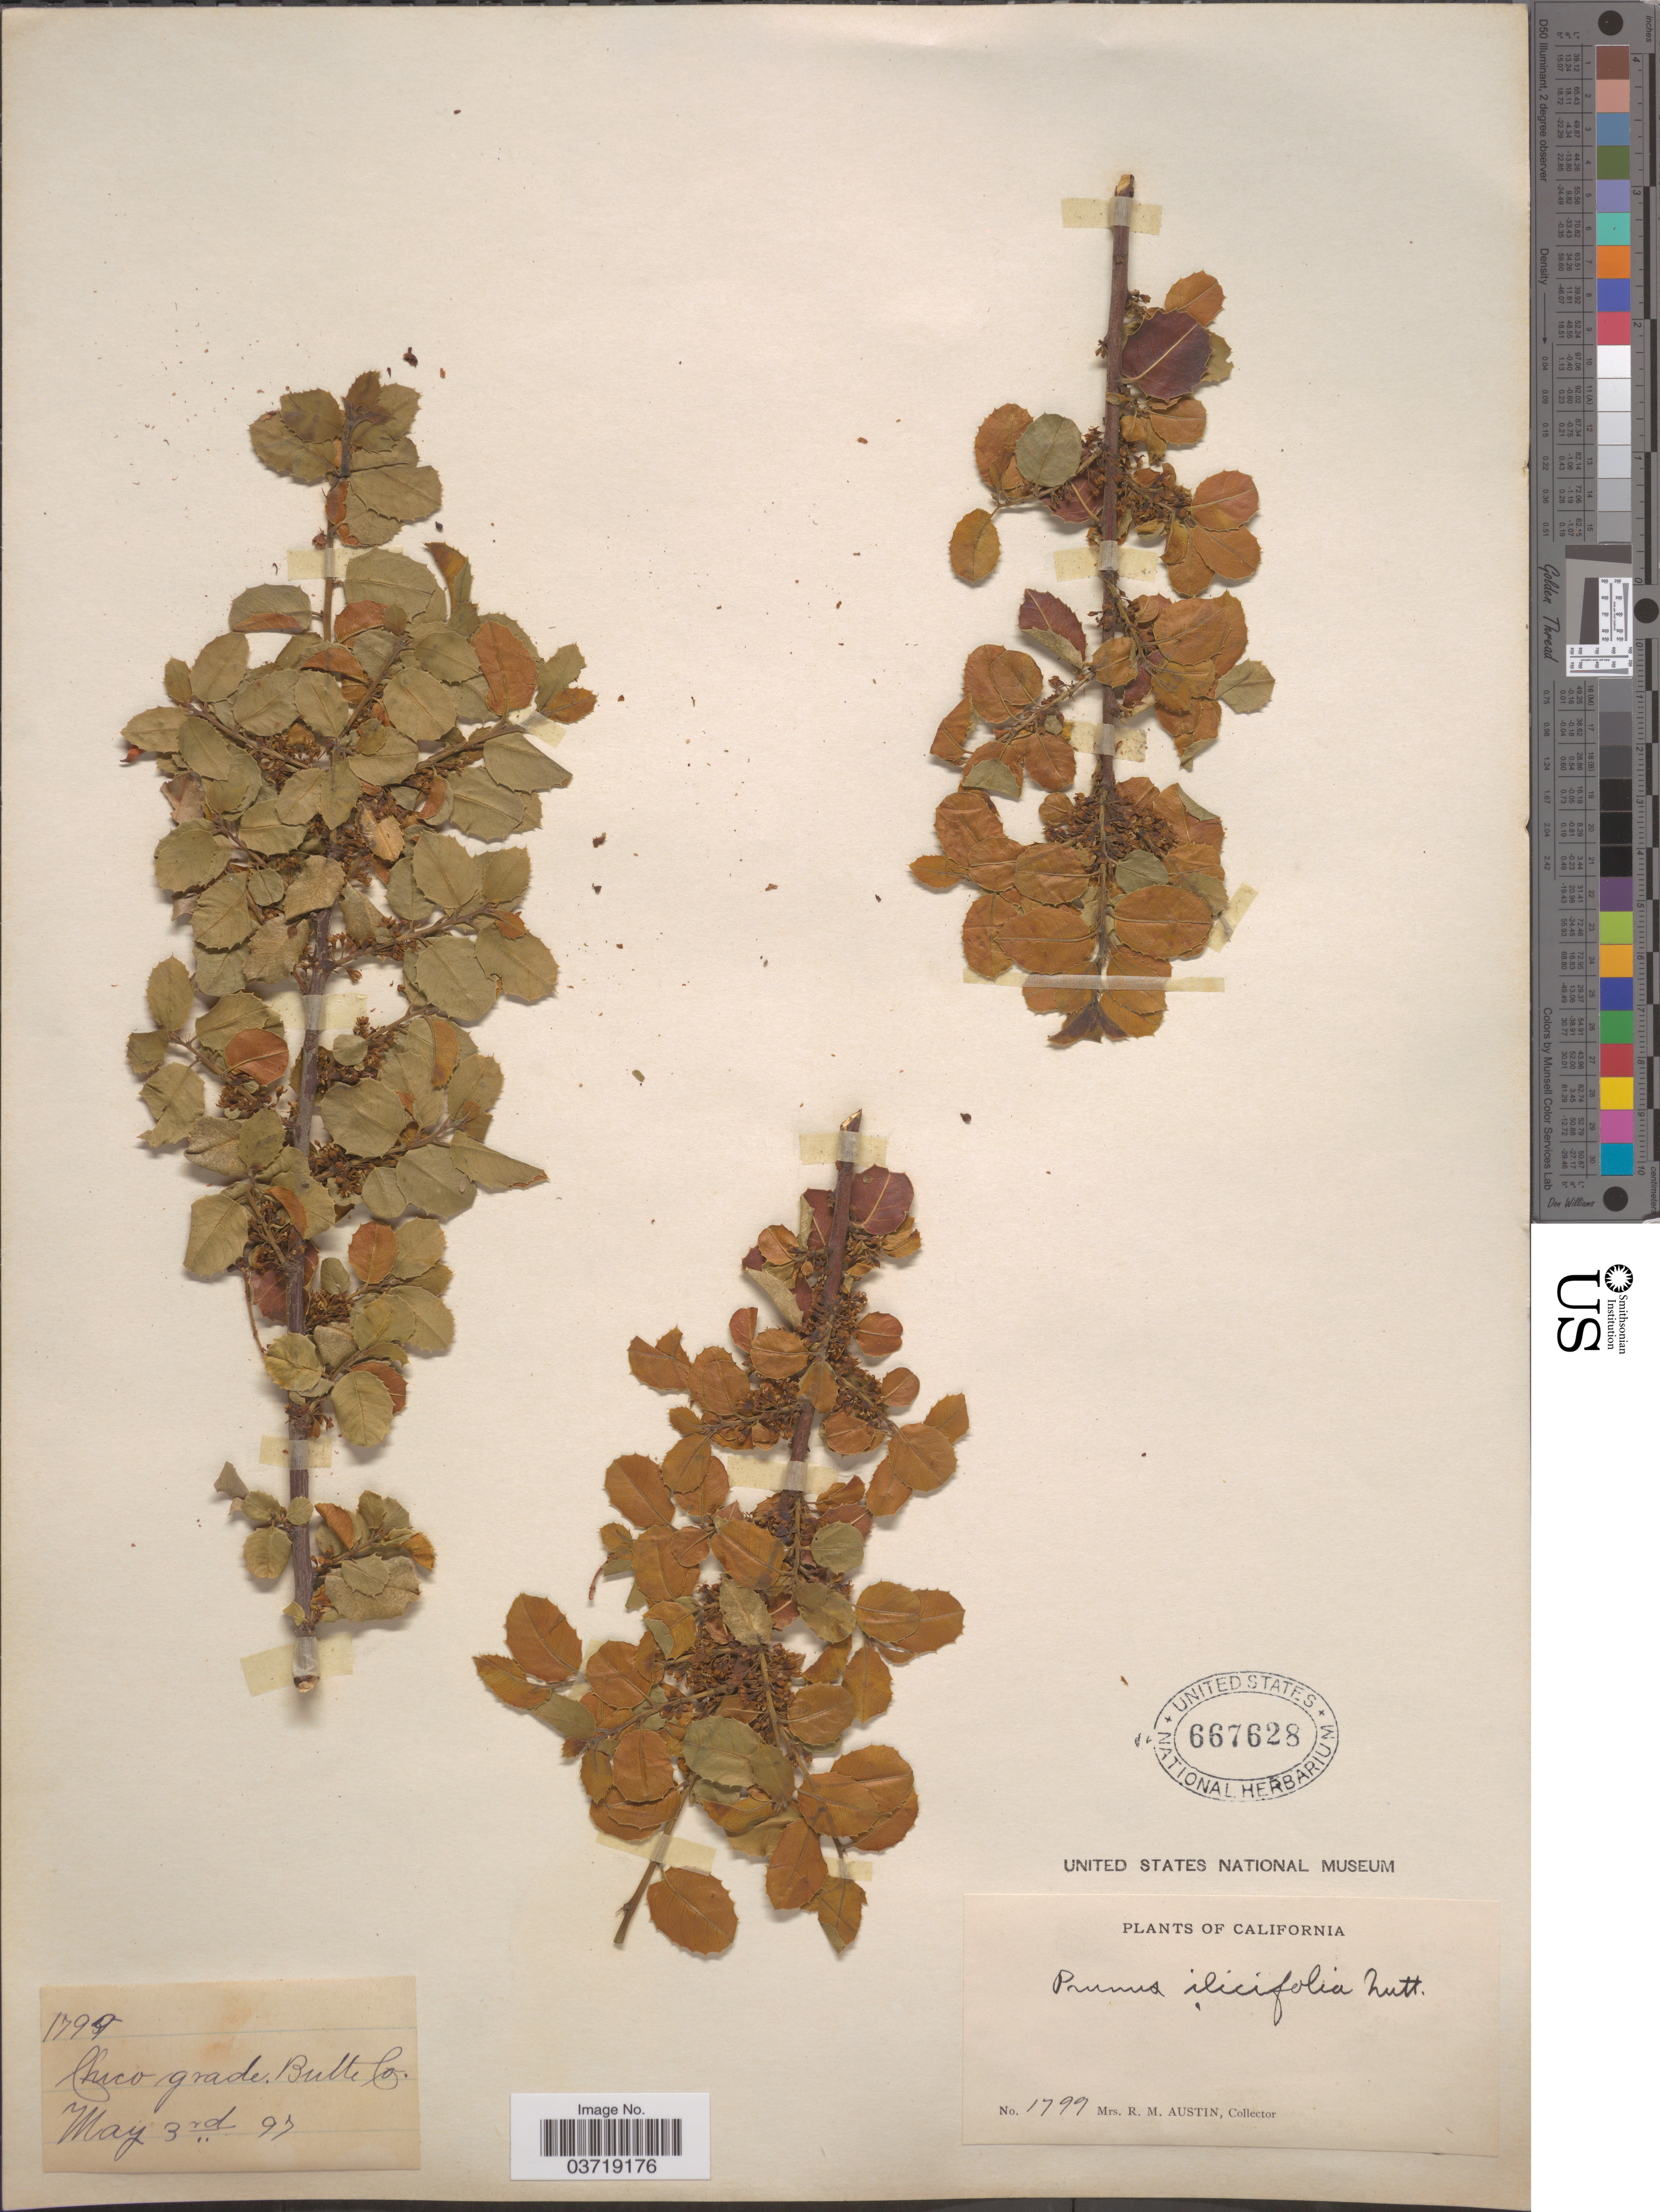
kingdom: Plantae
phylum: Tracheophyta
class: Magnoliopsida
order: Rosales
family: Rosaceae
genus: Prunus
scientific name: Prunus ilicifolia var. ilicifolia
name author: (Nutt. ex Hook. & Arn.) D. Dietr.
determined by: Strong, Mark T., (BOT), Smithsonian Institution - National Museum of Natural History (UNITED STATES)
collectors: R. Austin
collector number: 1799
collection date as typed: Transcribed d/m/y: 3/5/97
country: United States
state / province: California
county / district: Butte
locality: Chico grade, Butte Co.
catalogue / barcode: US 667628